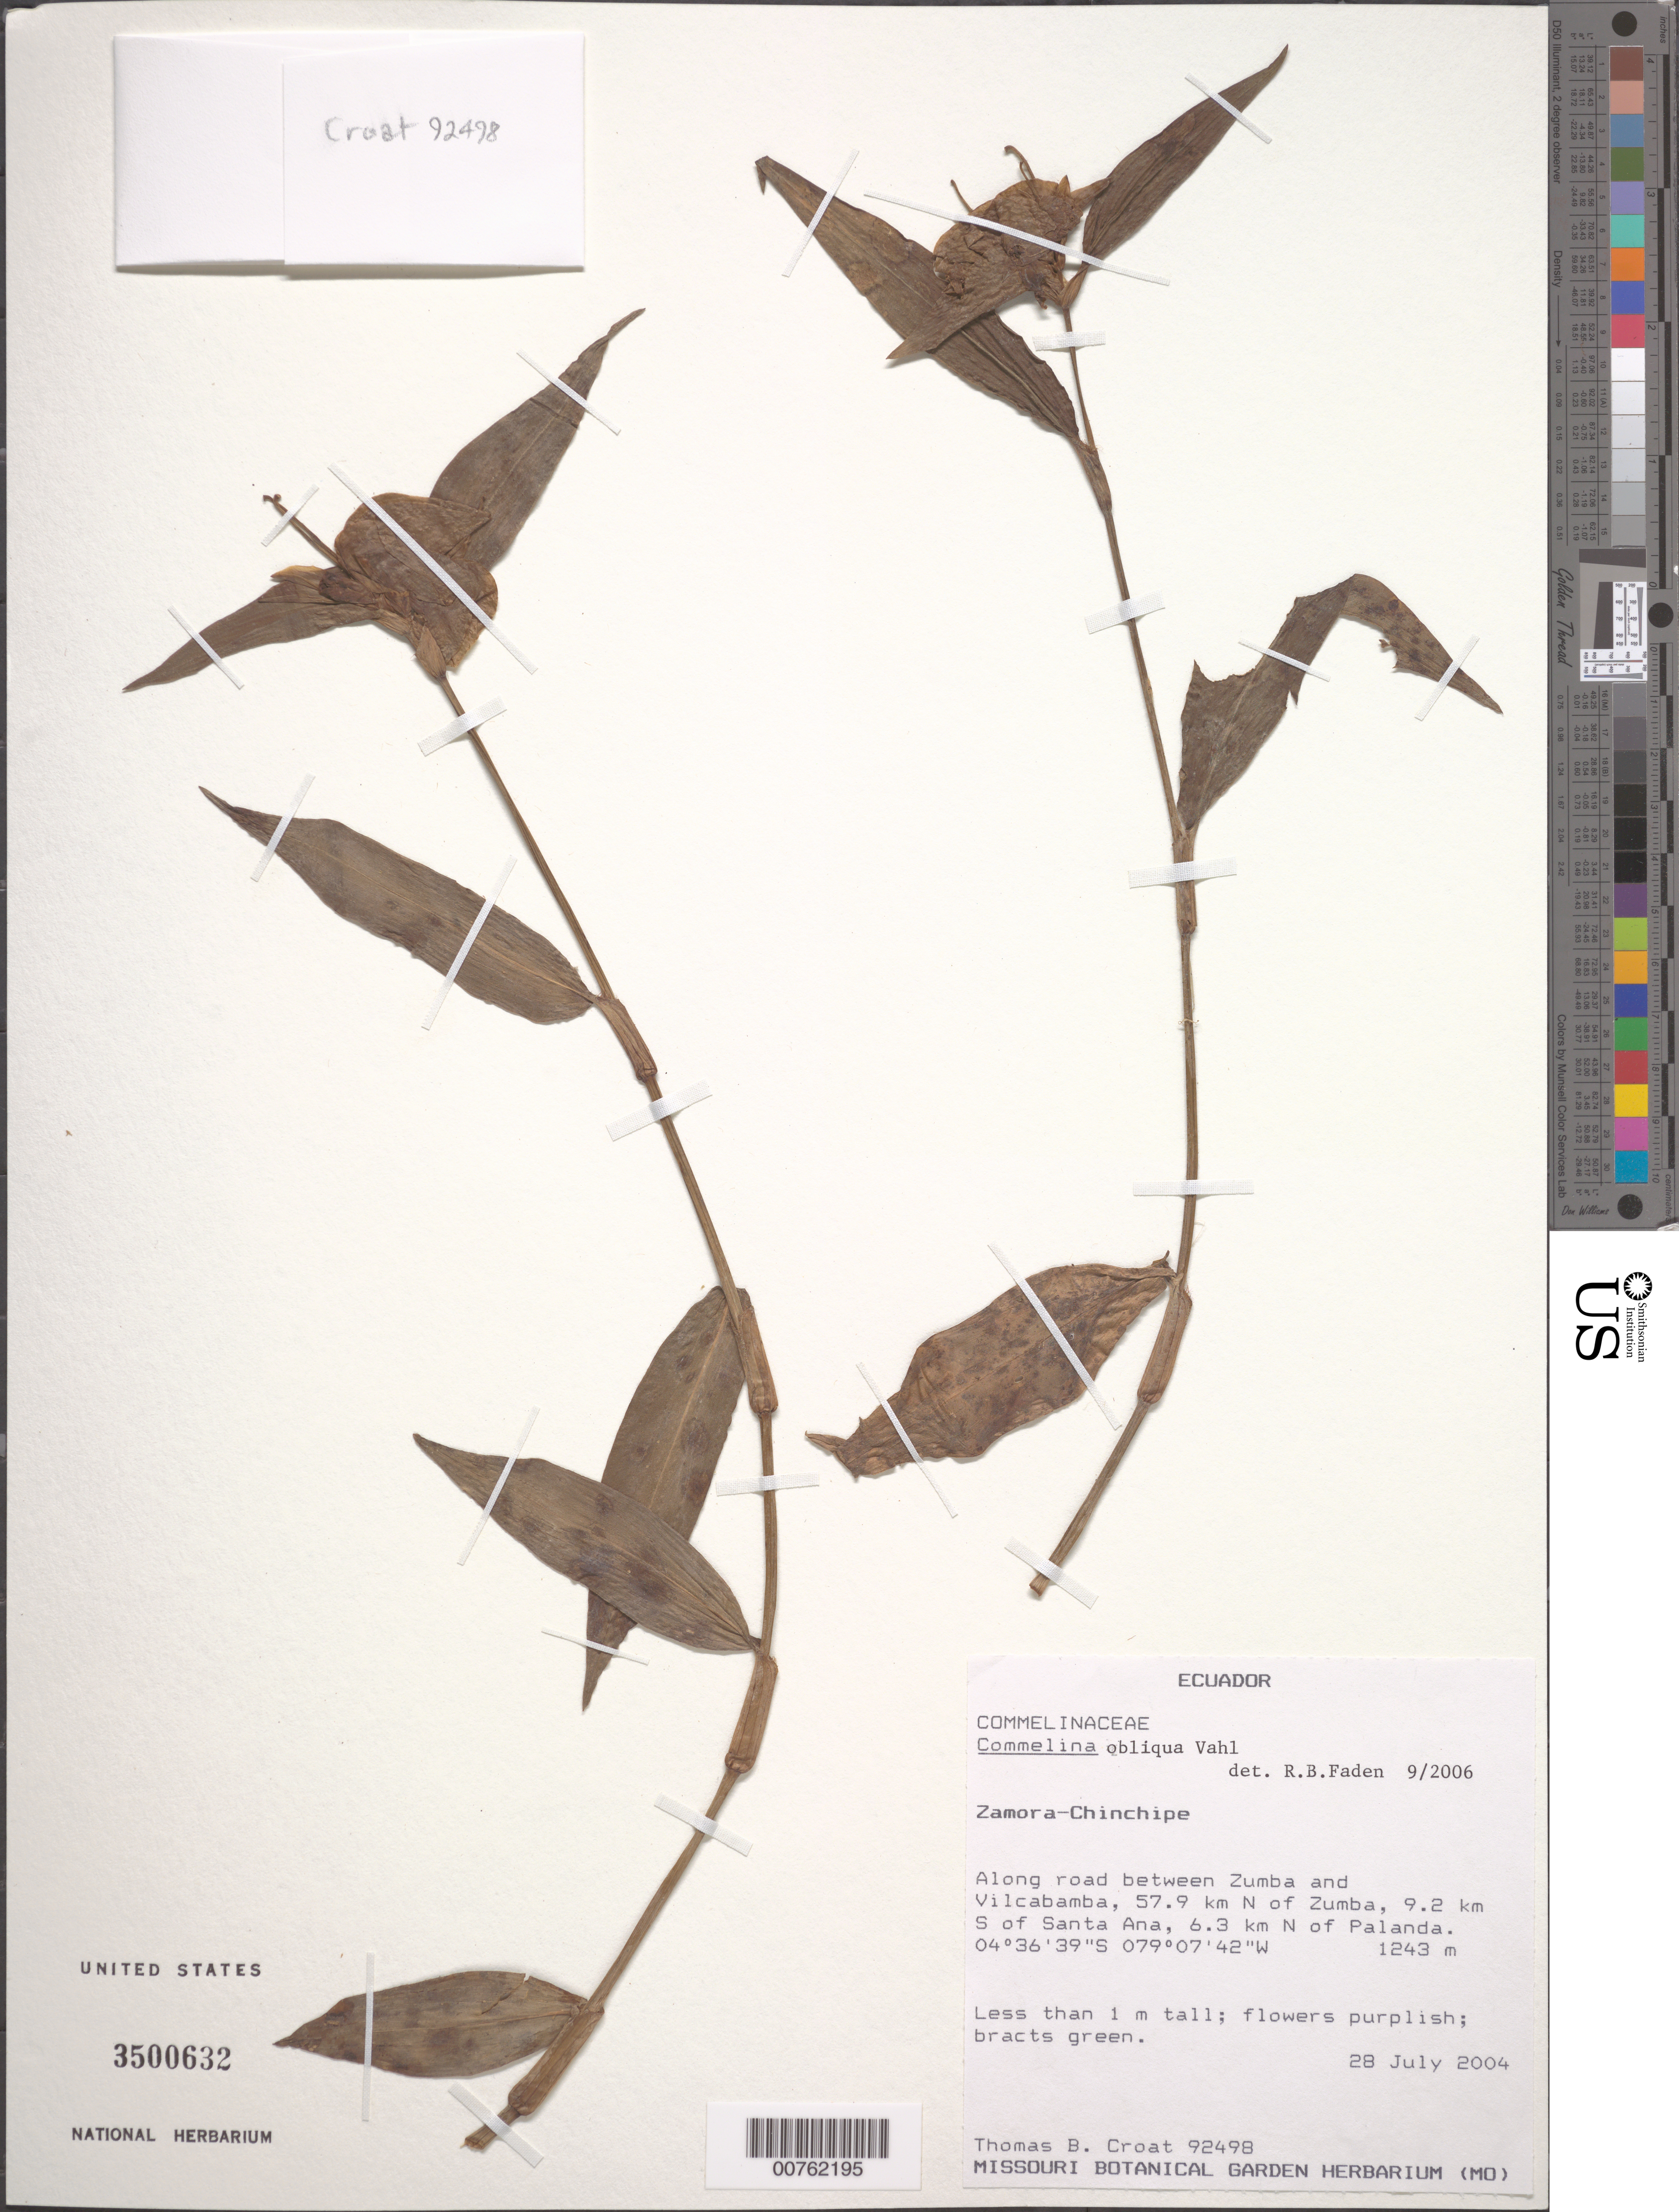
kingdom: Plantae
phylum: Tracheophyta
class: Liliopsida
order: Commelinales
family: Commelinaceae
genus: Commelina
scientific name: Commelina obliqua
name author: Vahl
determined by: Faden, Robert B., (US), Smithsonian Institution - National Museum of Natural History (UNITED STATES)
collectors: T. B. Croat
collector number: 92498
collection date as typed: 28 Jul 2004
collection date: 2004-07-28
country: Ecuador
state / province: Zamora-Chinchipe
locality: Along road between Zumba and Vilcabamba, 57.9 km N of Zumba, 9.2 km S of Santa Ana, 6.3 km N of Palanda.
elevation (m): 1243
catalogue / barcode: US 3500632